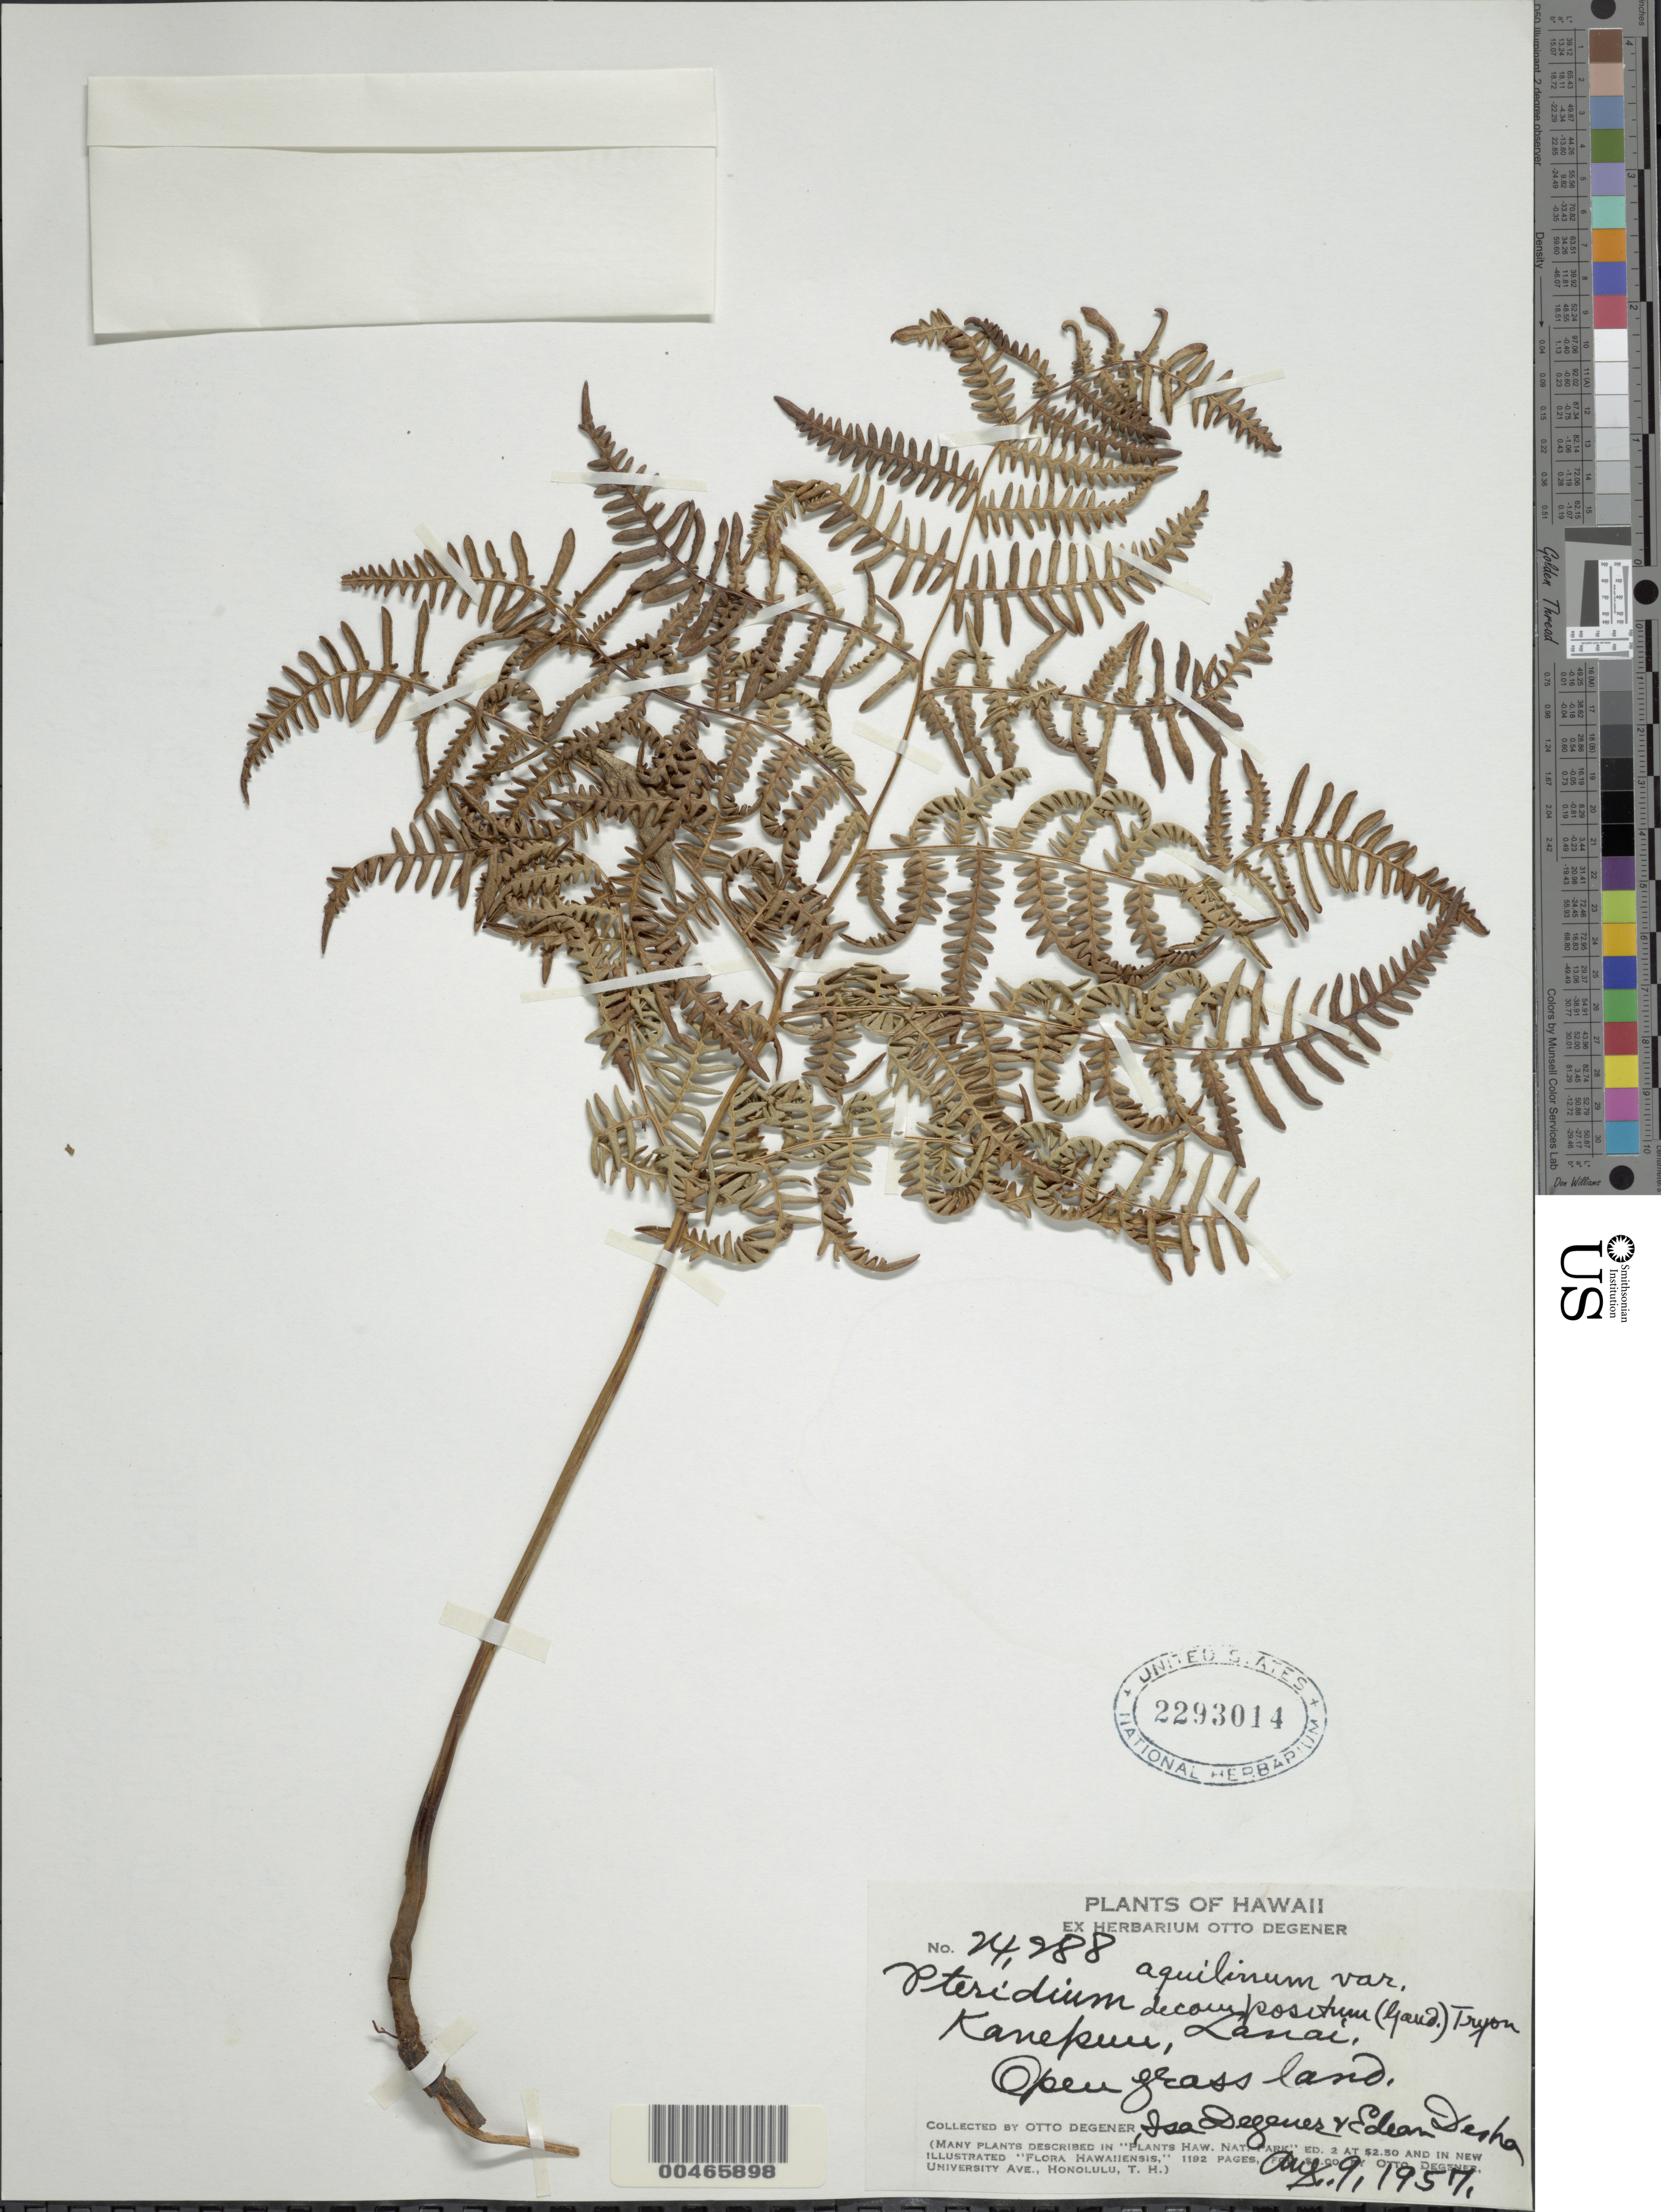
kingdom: Plantae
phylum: Tracheophyta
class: Polypodiopsida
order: Polypodiales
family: Dennstaedtiaceae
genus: Pteridium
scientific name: Pteridium aquilinum subsp. decompositum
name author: (Gaudich.) Lamoureux & J.A. Thomson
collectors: O. Degener, I. Degener & E. Desha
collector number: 24288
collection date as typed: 9 Aug 1957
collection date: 1957-08-09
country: United States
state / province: Hawaii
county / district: Maui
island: Lana'i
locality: Kanepuu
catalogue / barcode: US 2293014